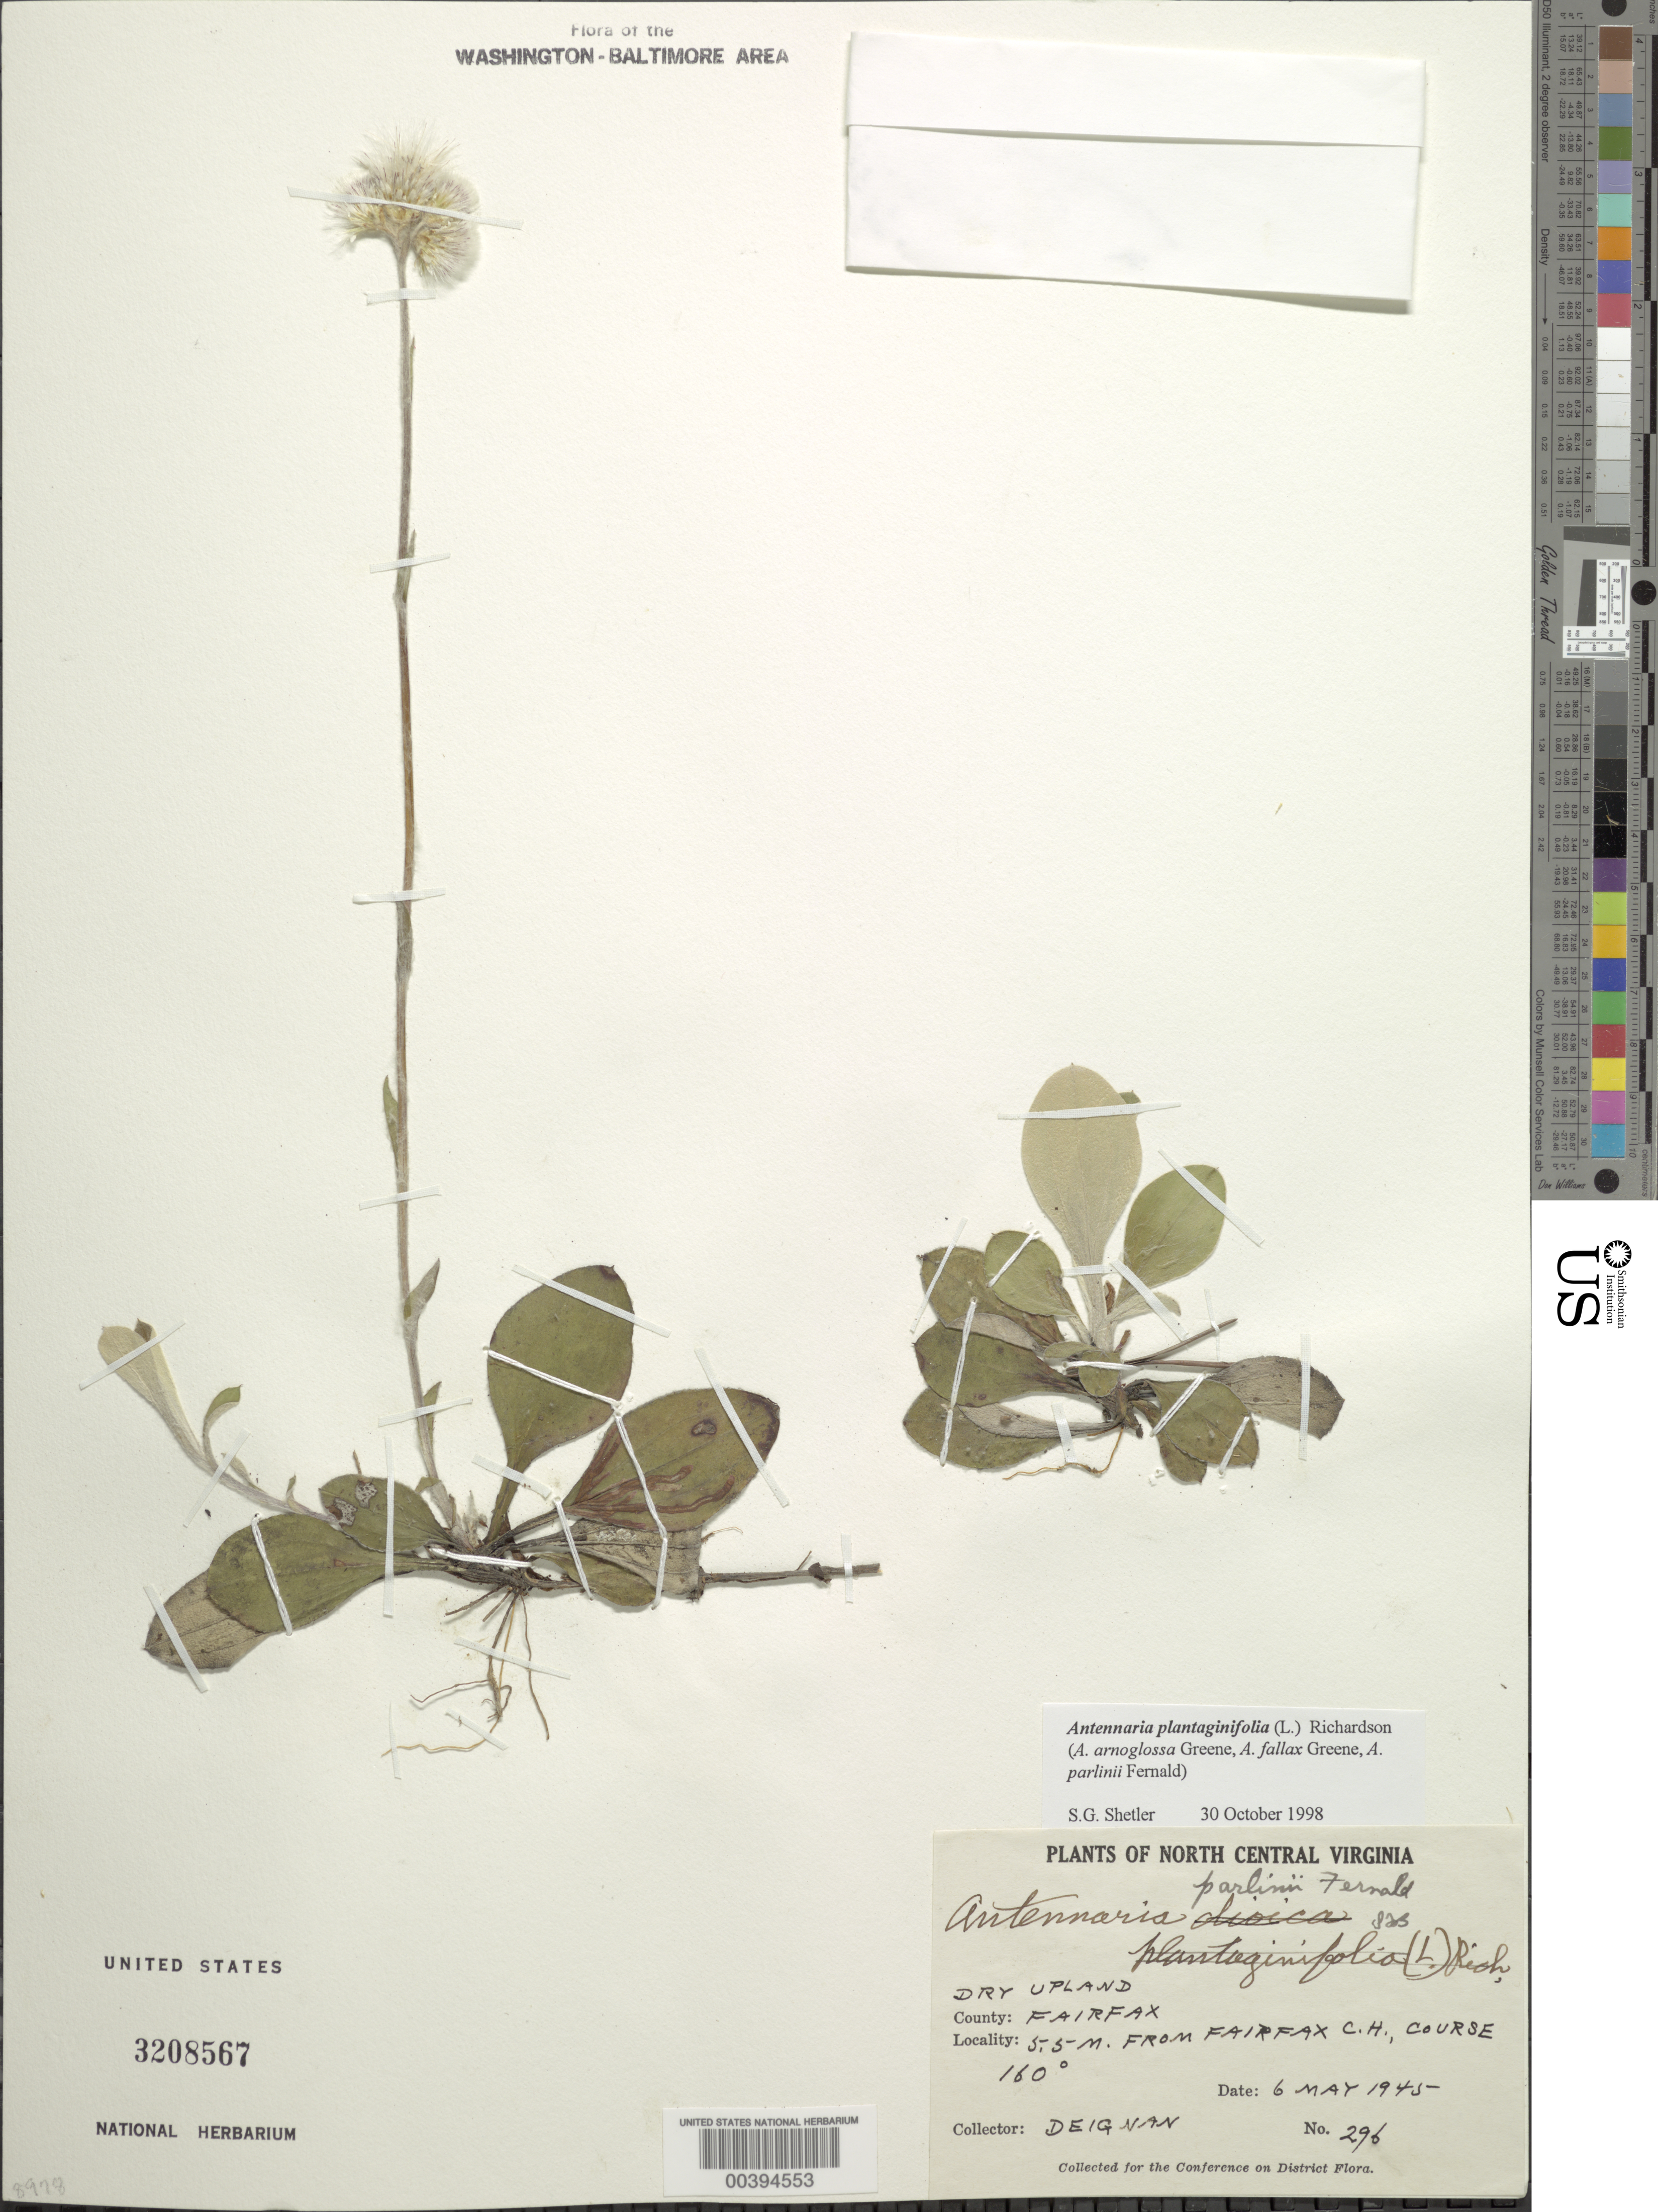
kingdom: Plantae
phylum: Tracheophyta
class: Magnoliopsida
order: Asterales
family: Asteraceae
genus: Antennaria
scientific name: Antennaria plantaginifolia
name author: (L.) Richardson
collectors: H. Deignan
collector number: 296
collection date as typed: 06 May 1945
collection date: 1945-05-06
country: United States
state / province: Virginia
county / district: Fairfax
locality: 5.5 M from Fairfax County Court House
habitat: Dry upland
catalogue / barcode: US 3208567